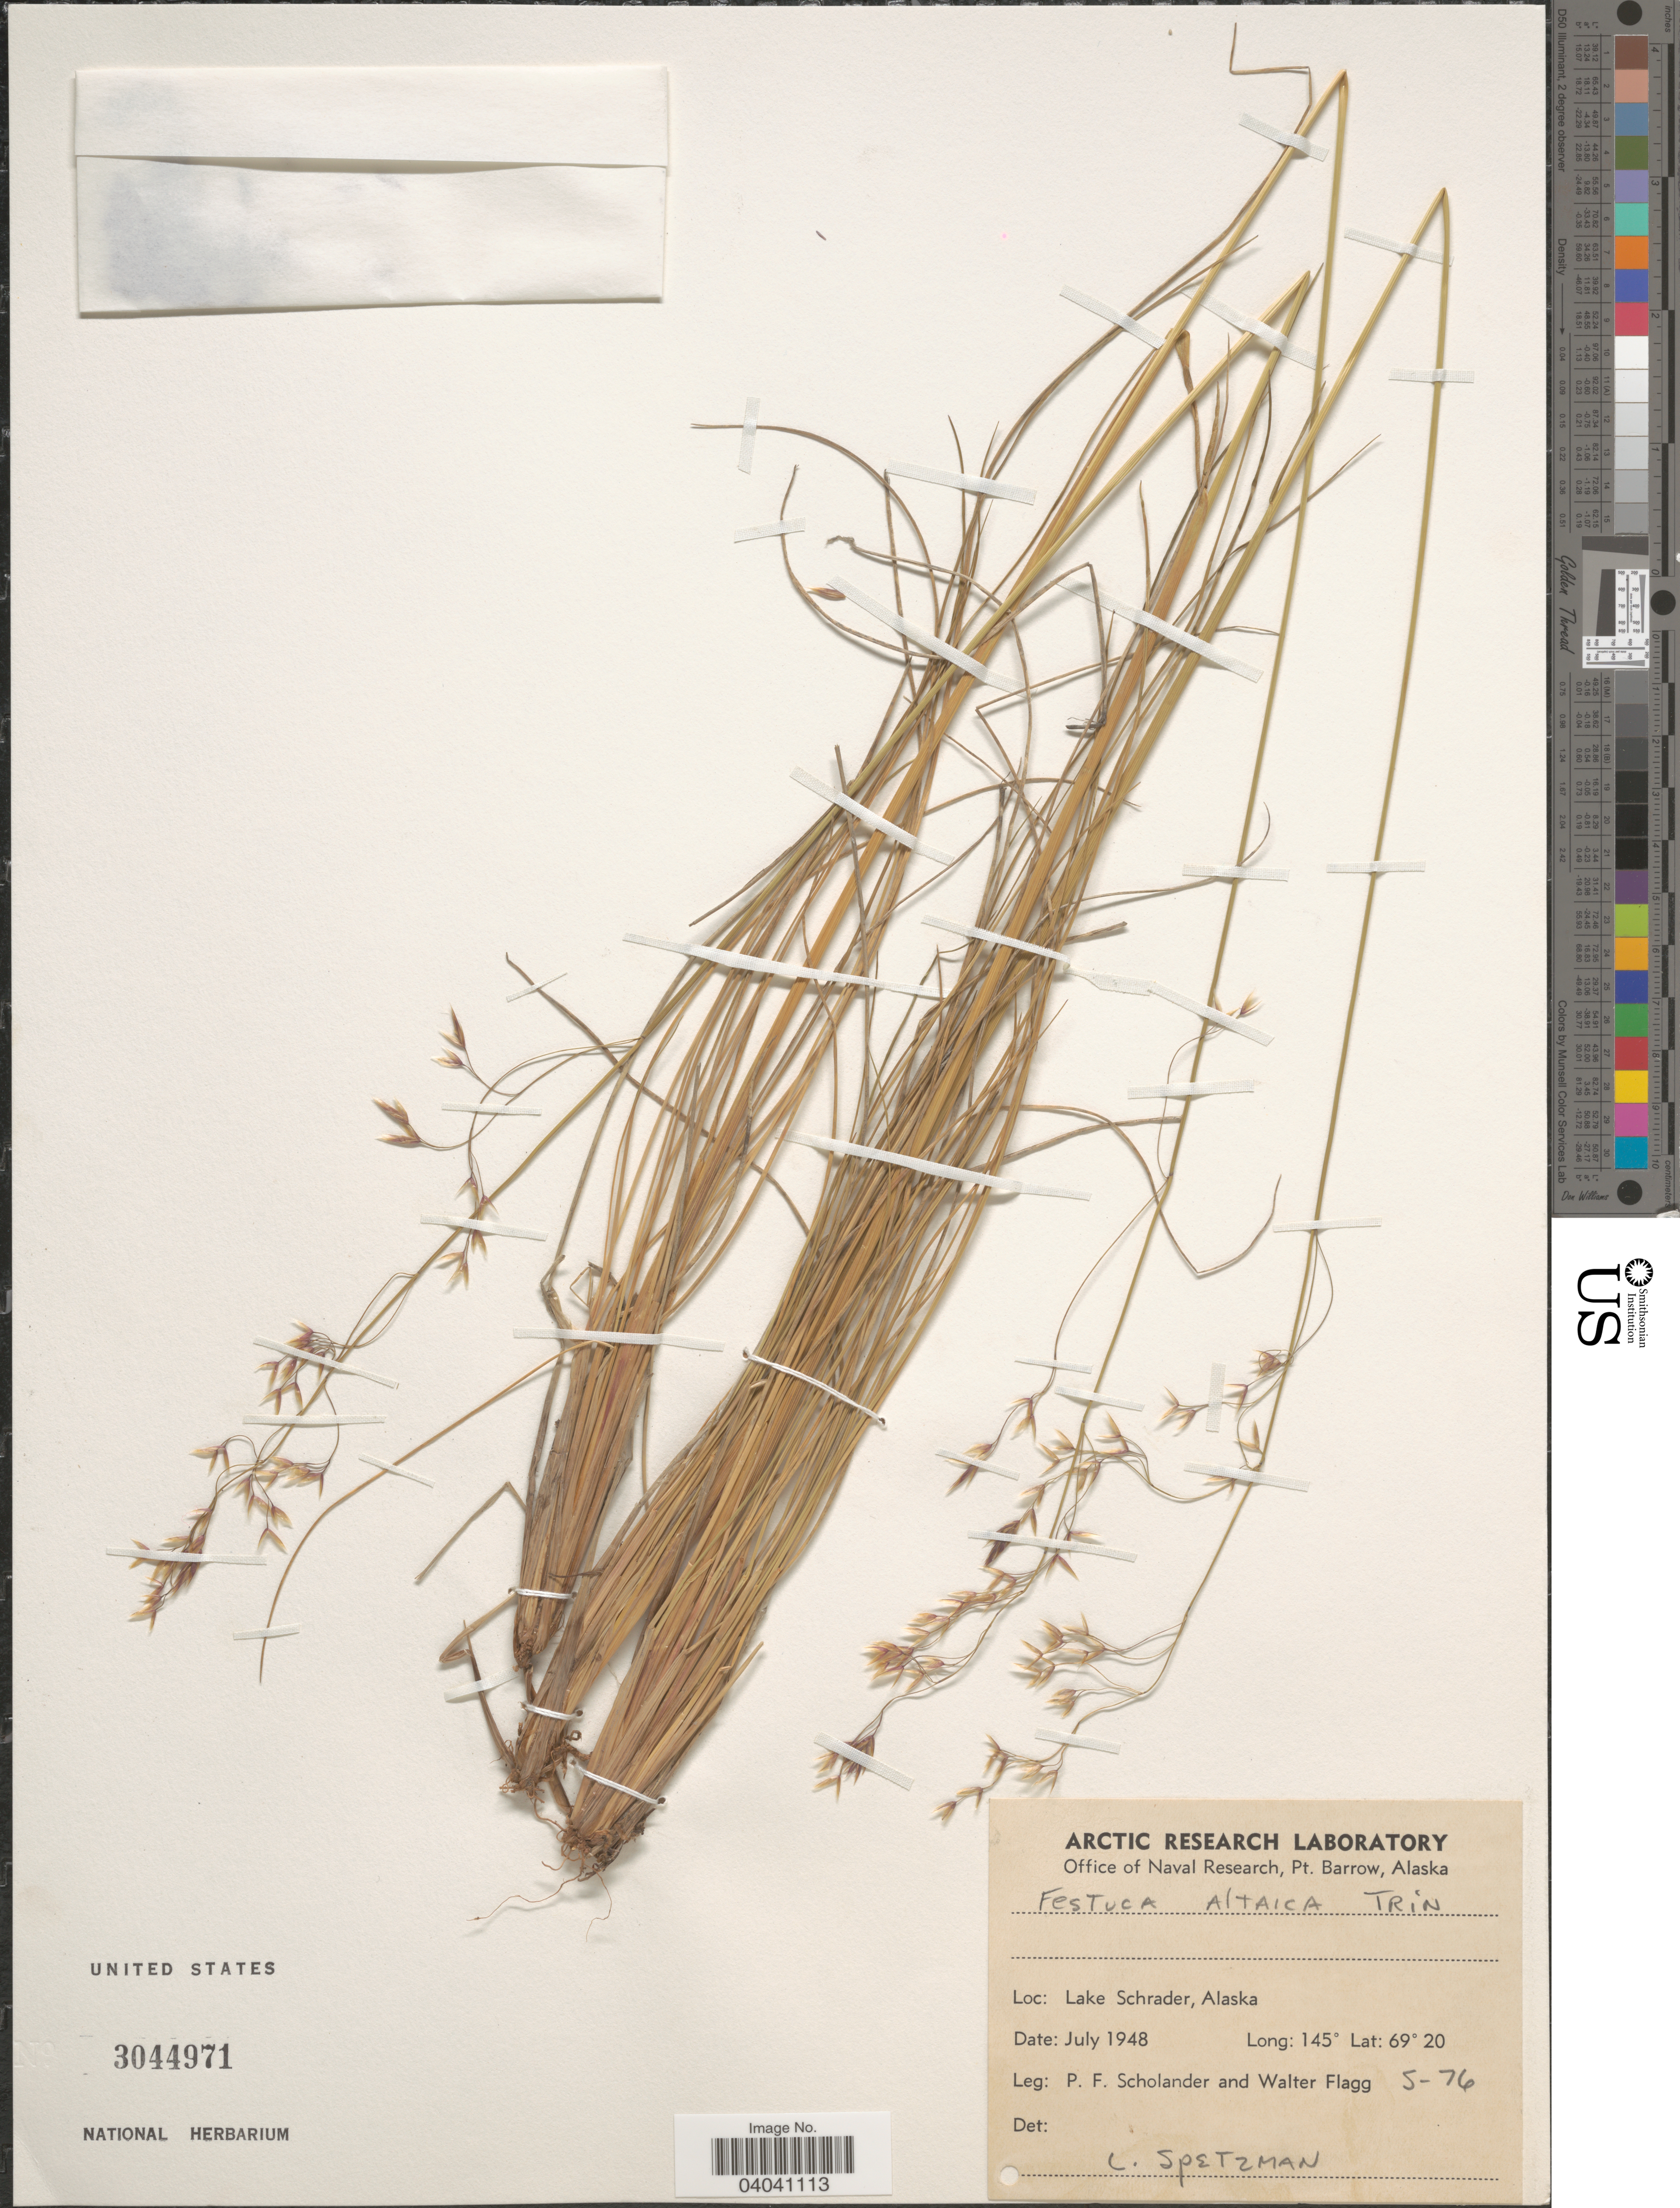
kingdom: Plantae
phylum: Tracheophyta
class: Liliopsida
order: Poales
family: Poaceae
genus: Festuca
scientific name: Festuca altaica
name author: Trin.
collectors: P. Scholander & W. Flagg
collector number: S-76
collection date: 1948-07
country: United States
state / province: Alaska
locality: Lake Schrader.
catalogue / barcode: US 3044971